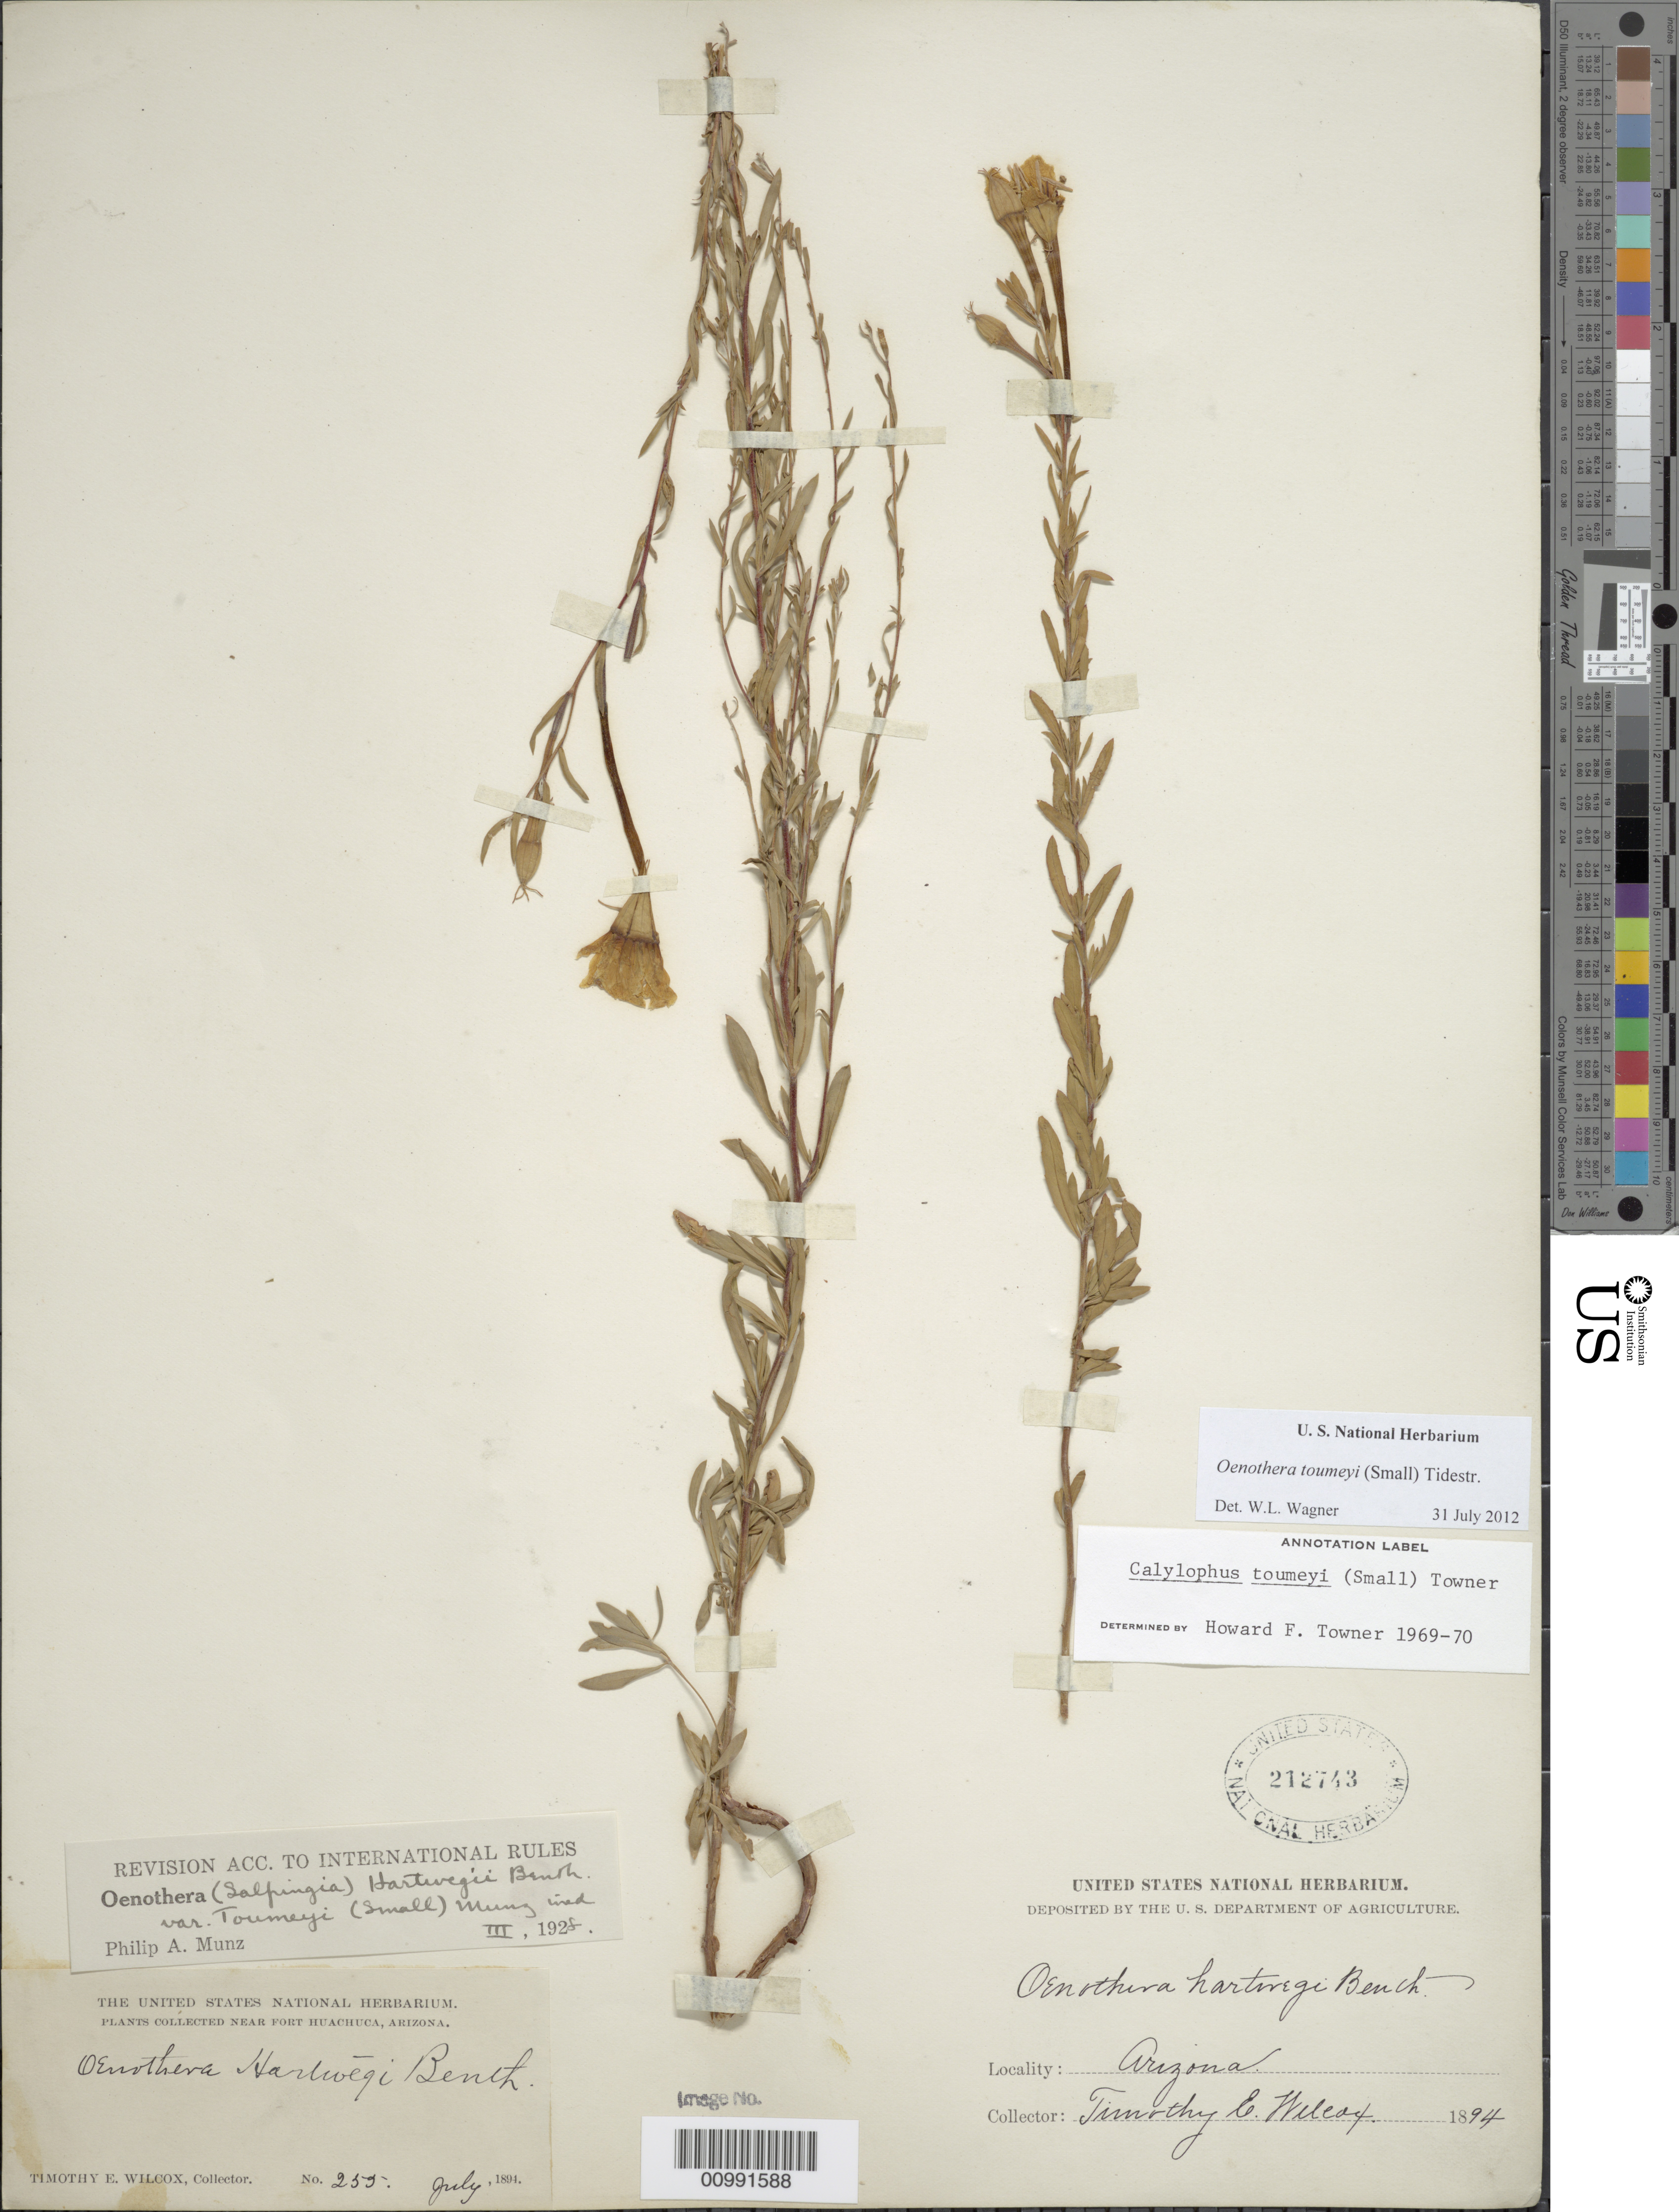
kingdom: Plantae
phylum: Tracheophyta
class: Magnoliopsida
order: Myrtales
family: Onagraceae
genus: Oenothera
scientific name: Oenothera toumeyi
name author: (Small) Tidestr.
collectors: J. W. Toumey & T. E. Wilcox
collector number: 255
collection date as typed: Jul 1894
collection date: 1894-07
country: United States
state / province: Arizona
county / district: Cochise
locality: Huachuca Mountains.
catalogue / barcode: US 212743